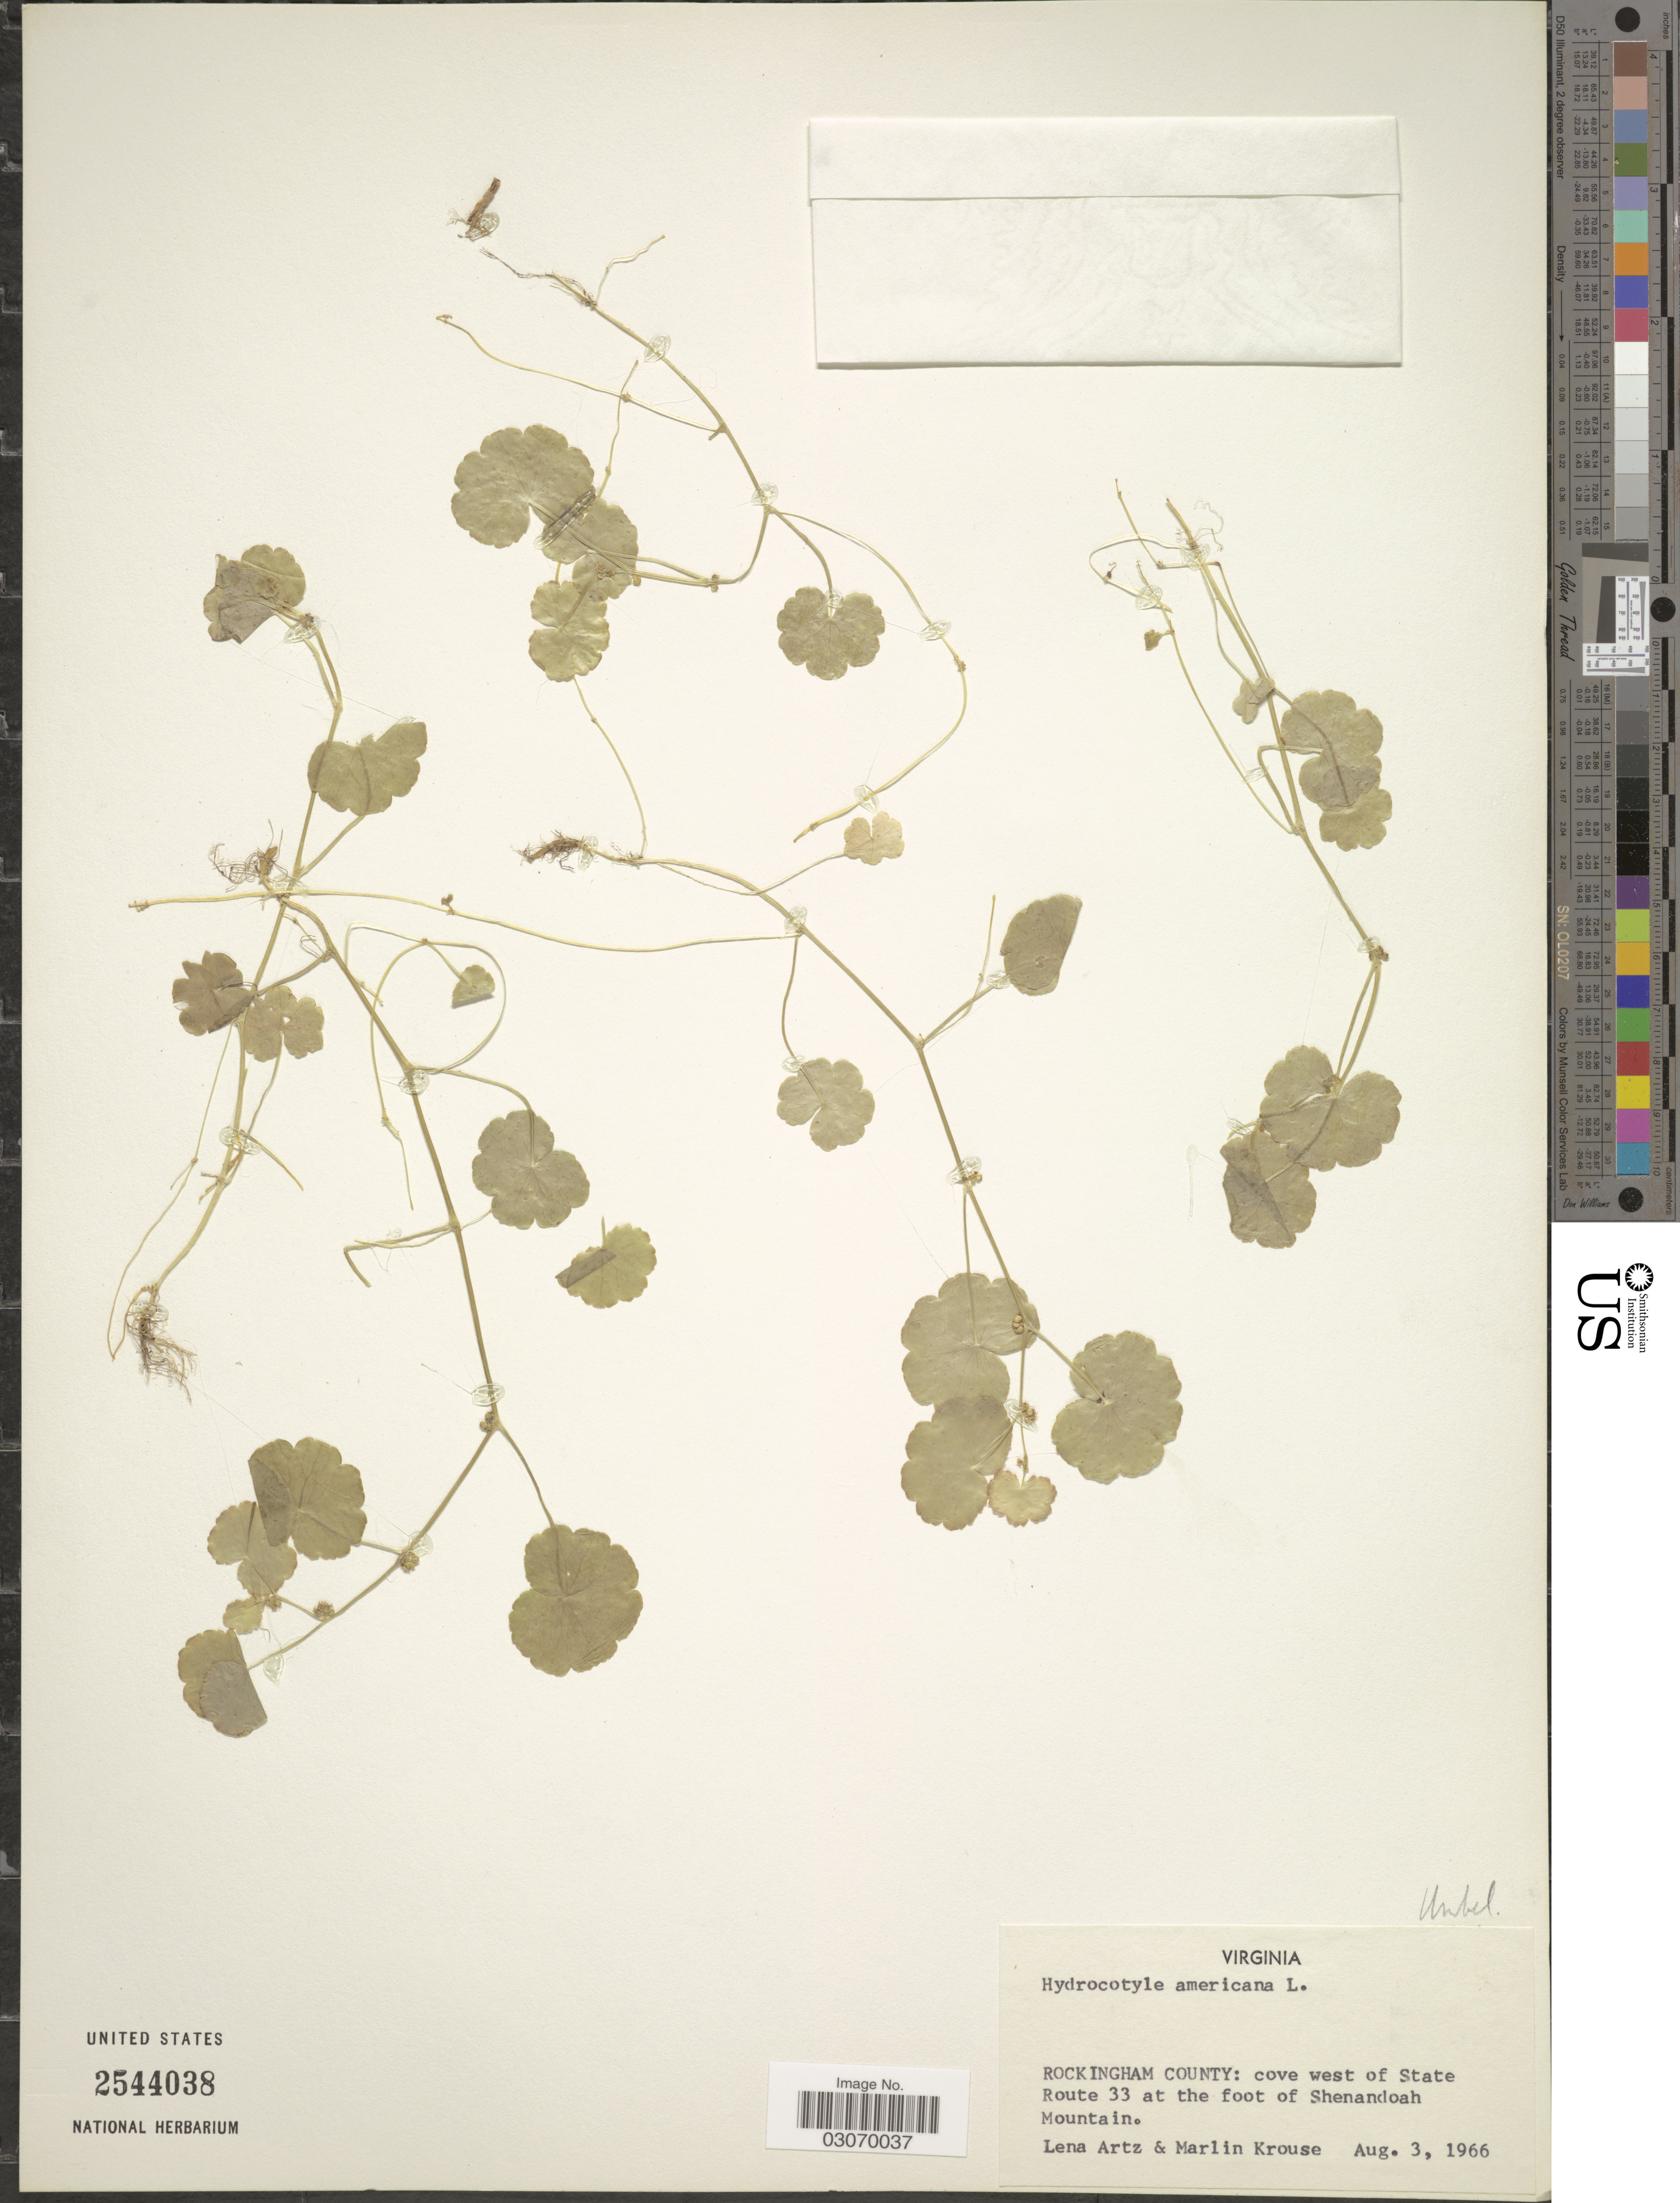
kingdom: Plantae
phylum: Tracheophyta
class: Magnoliopsida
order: Apiales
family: Araliaceae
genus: Hydrocotyle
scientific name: Hydrocotyle americana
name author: L.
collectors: L. Artz & M. Krouse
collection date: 1966-08-03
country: United States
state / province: Virginia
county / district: Rockingham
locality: Rockingham County: cove west of State Route 33 at the foot of Shenandoah Mountain.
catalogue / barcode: US 2544038